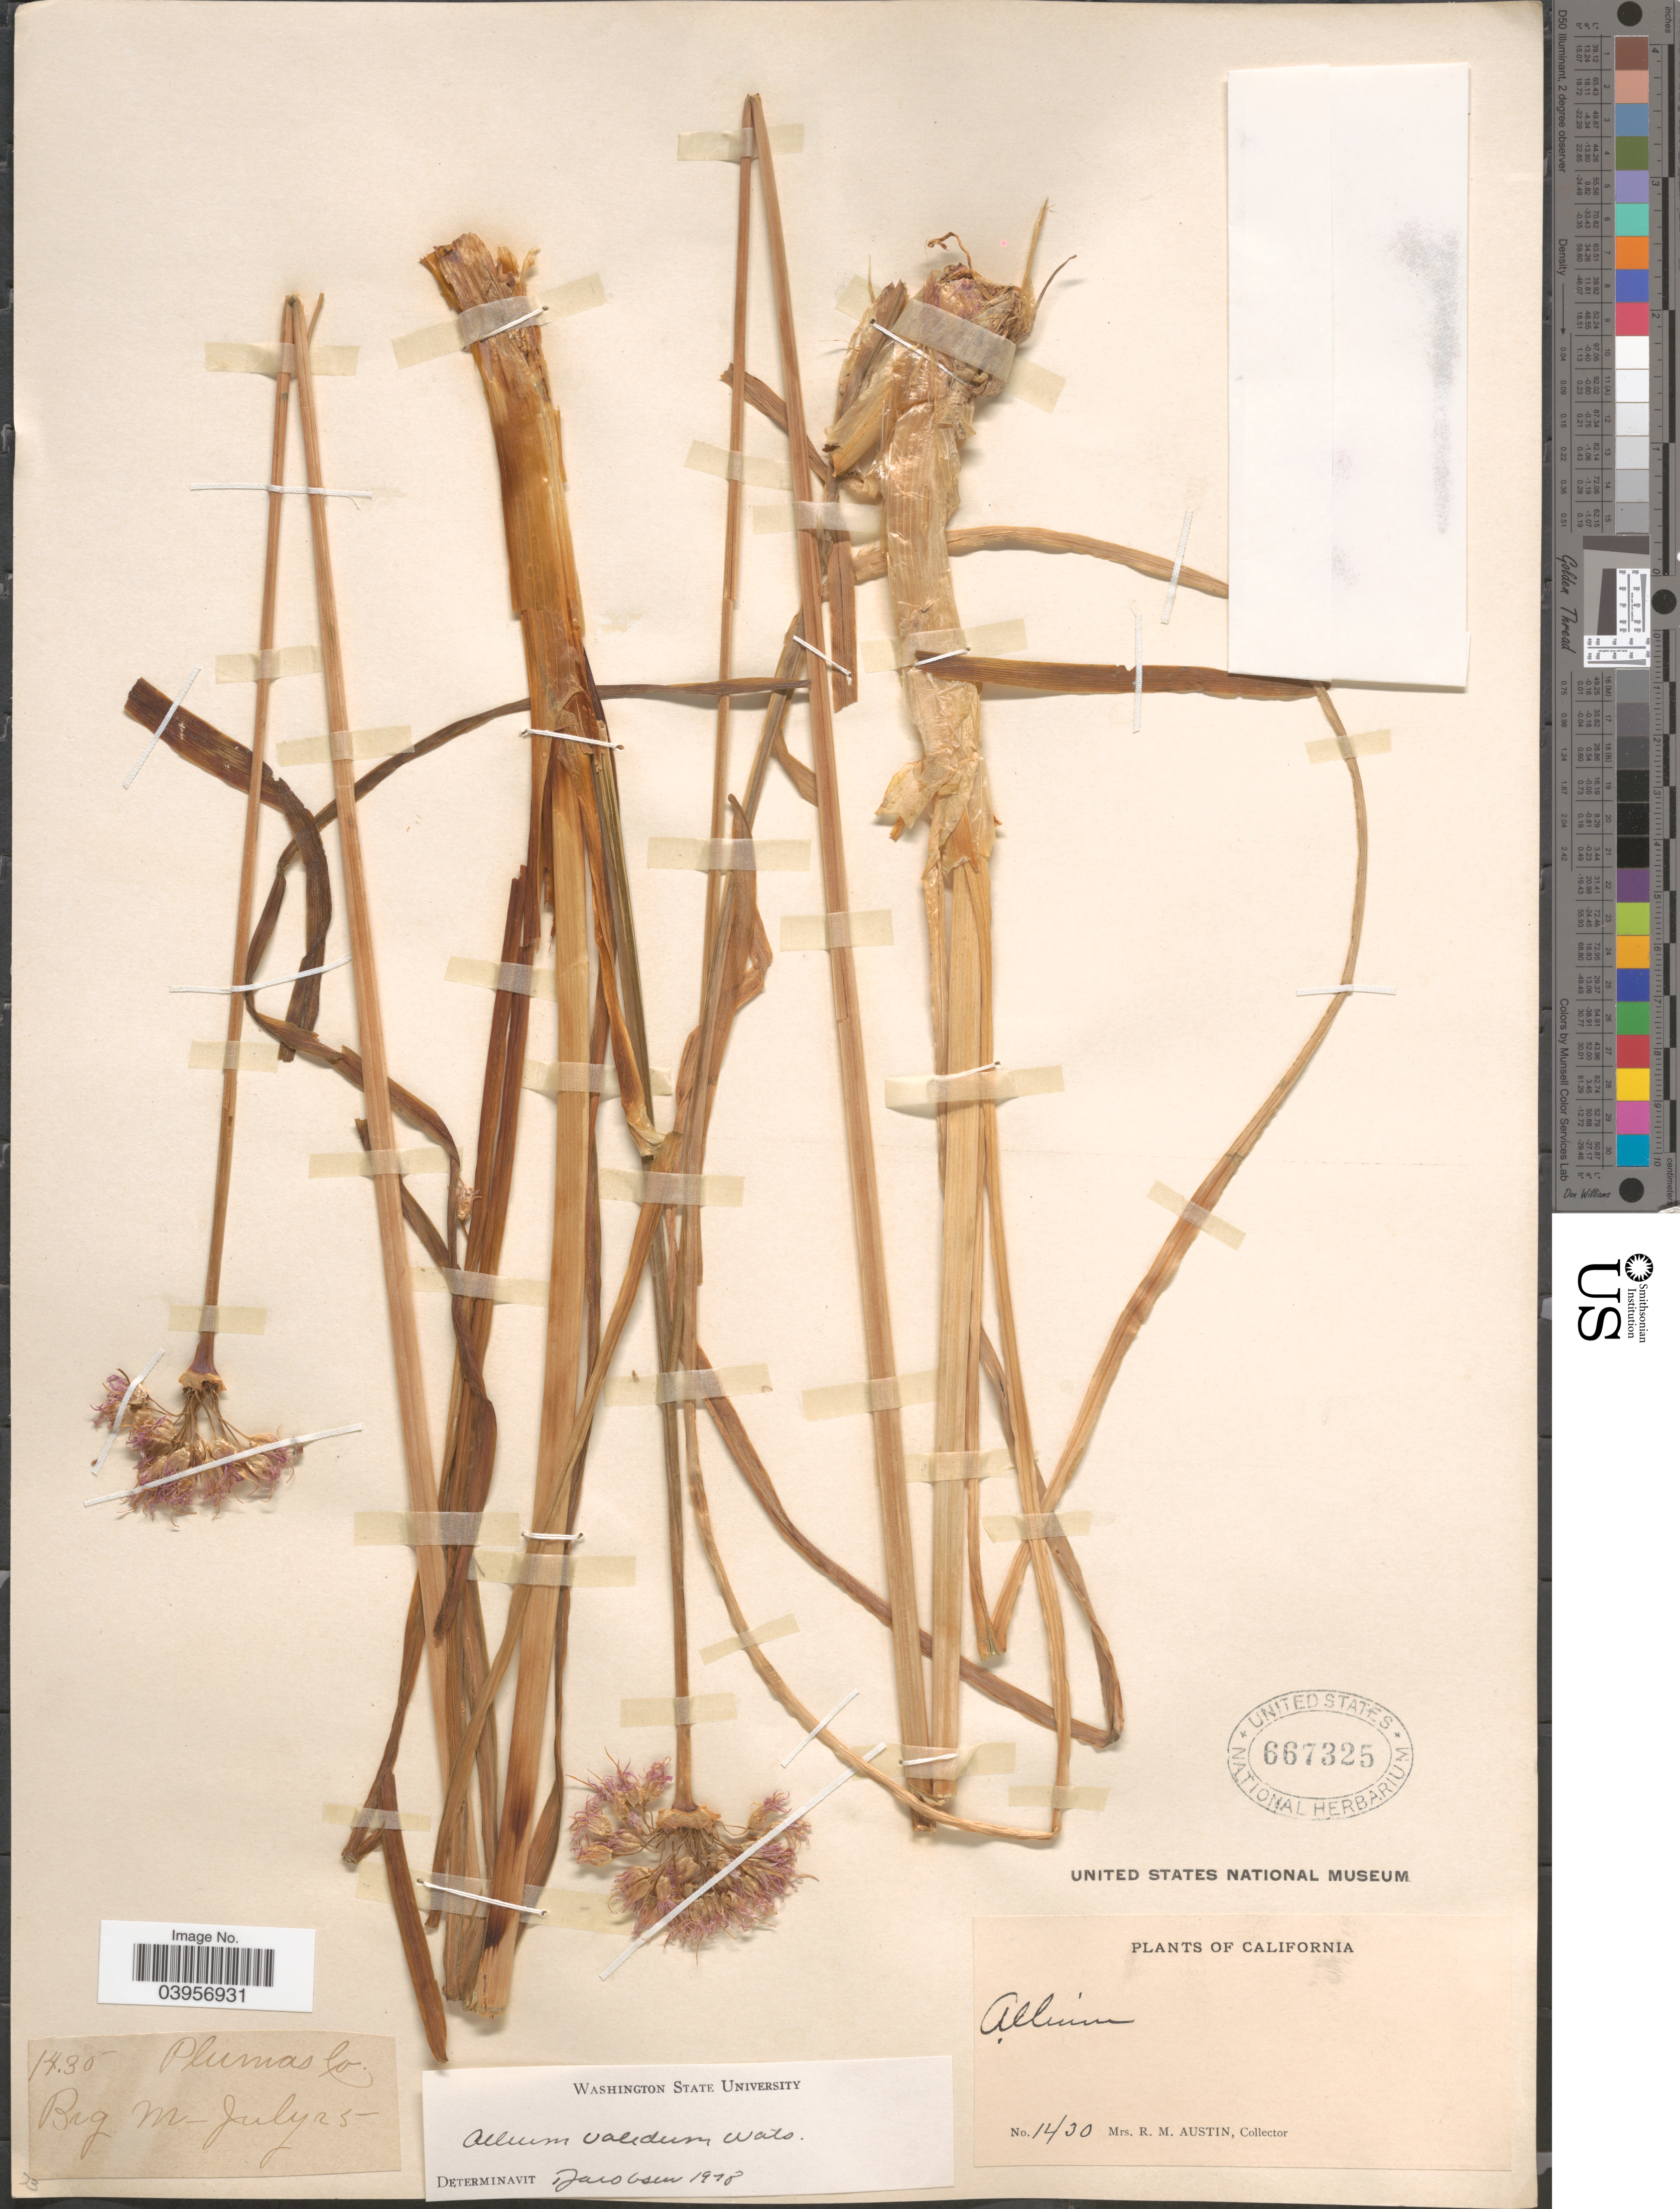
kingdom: Plantae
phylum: Tracheophyta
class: Liliopsida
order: Asparagales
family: Amaryllidaceae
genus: Allium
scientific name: Allium validum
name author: S. Watson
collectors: R. Austin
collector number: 1430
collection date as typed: Transcribed d/m/y: /7/25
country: United States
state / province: California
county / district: Plumas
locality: Plumas Co. Big M.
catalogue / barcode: US 667325